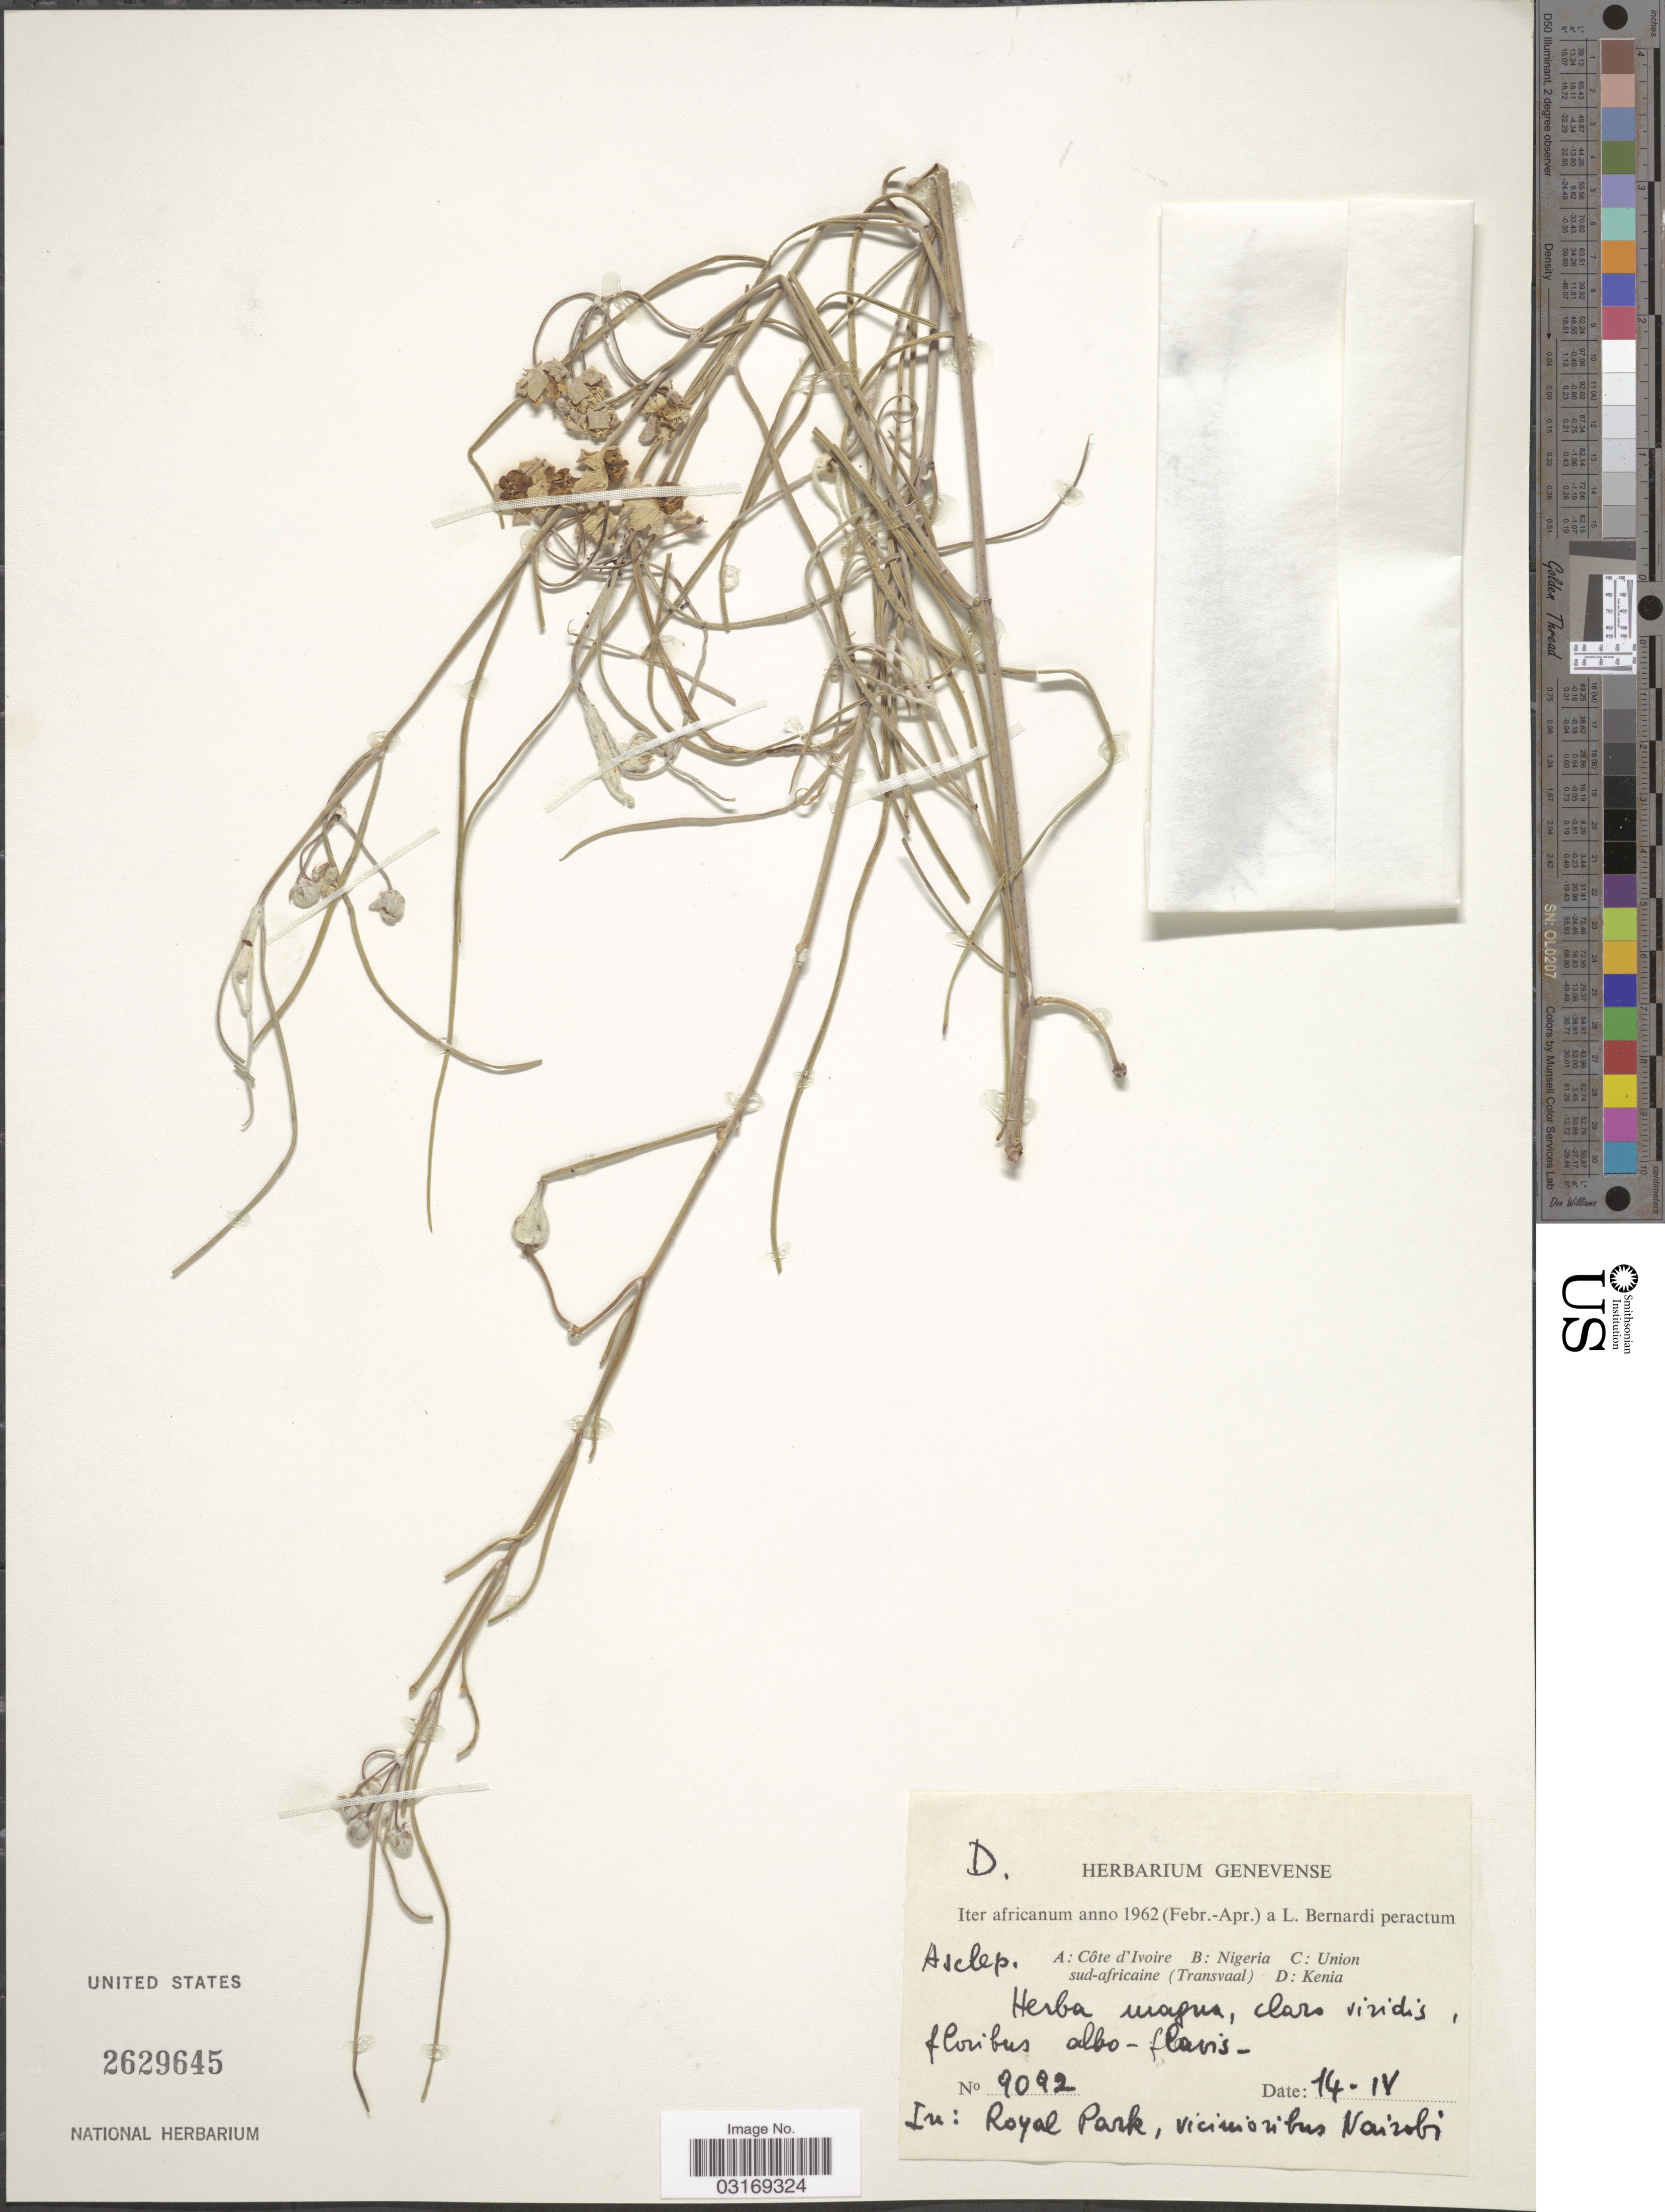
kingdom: Plantae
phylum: Tracheophyta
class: Magnoliopsida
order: Gentianales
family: Apocynaceae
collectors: L. Bernardi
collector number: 9092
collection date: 1962-04-14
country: Kenya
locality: In: Royal Park, vicinioribus Nairobi.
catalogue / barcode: US 2629645